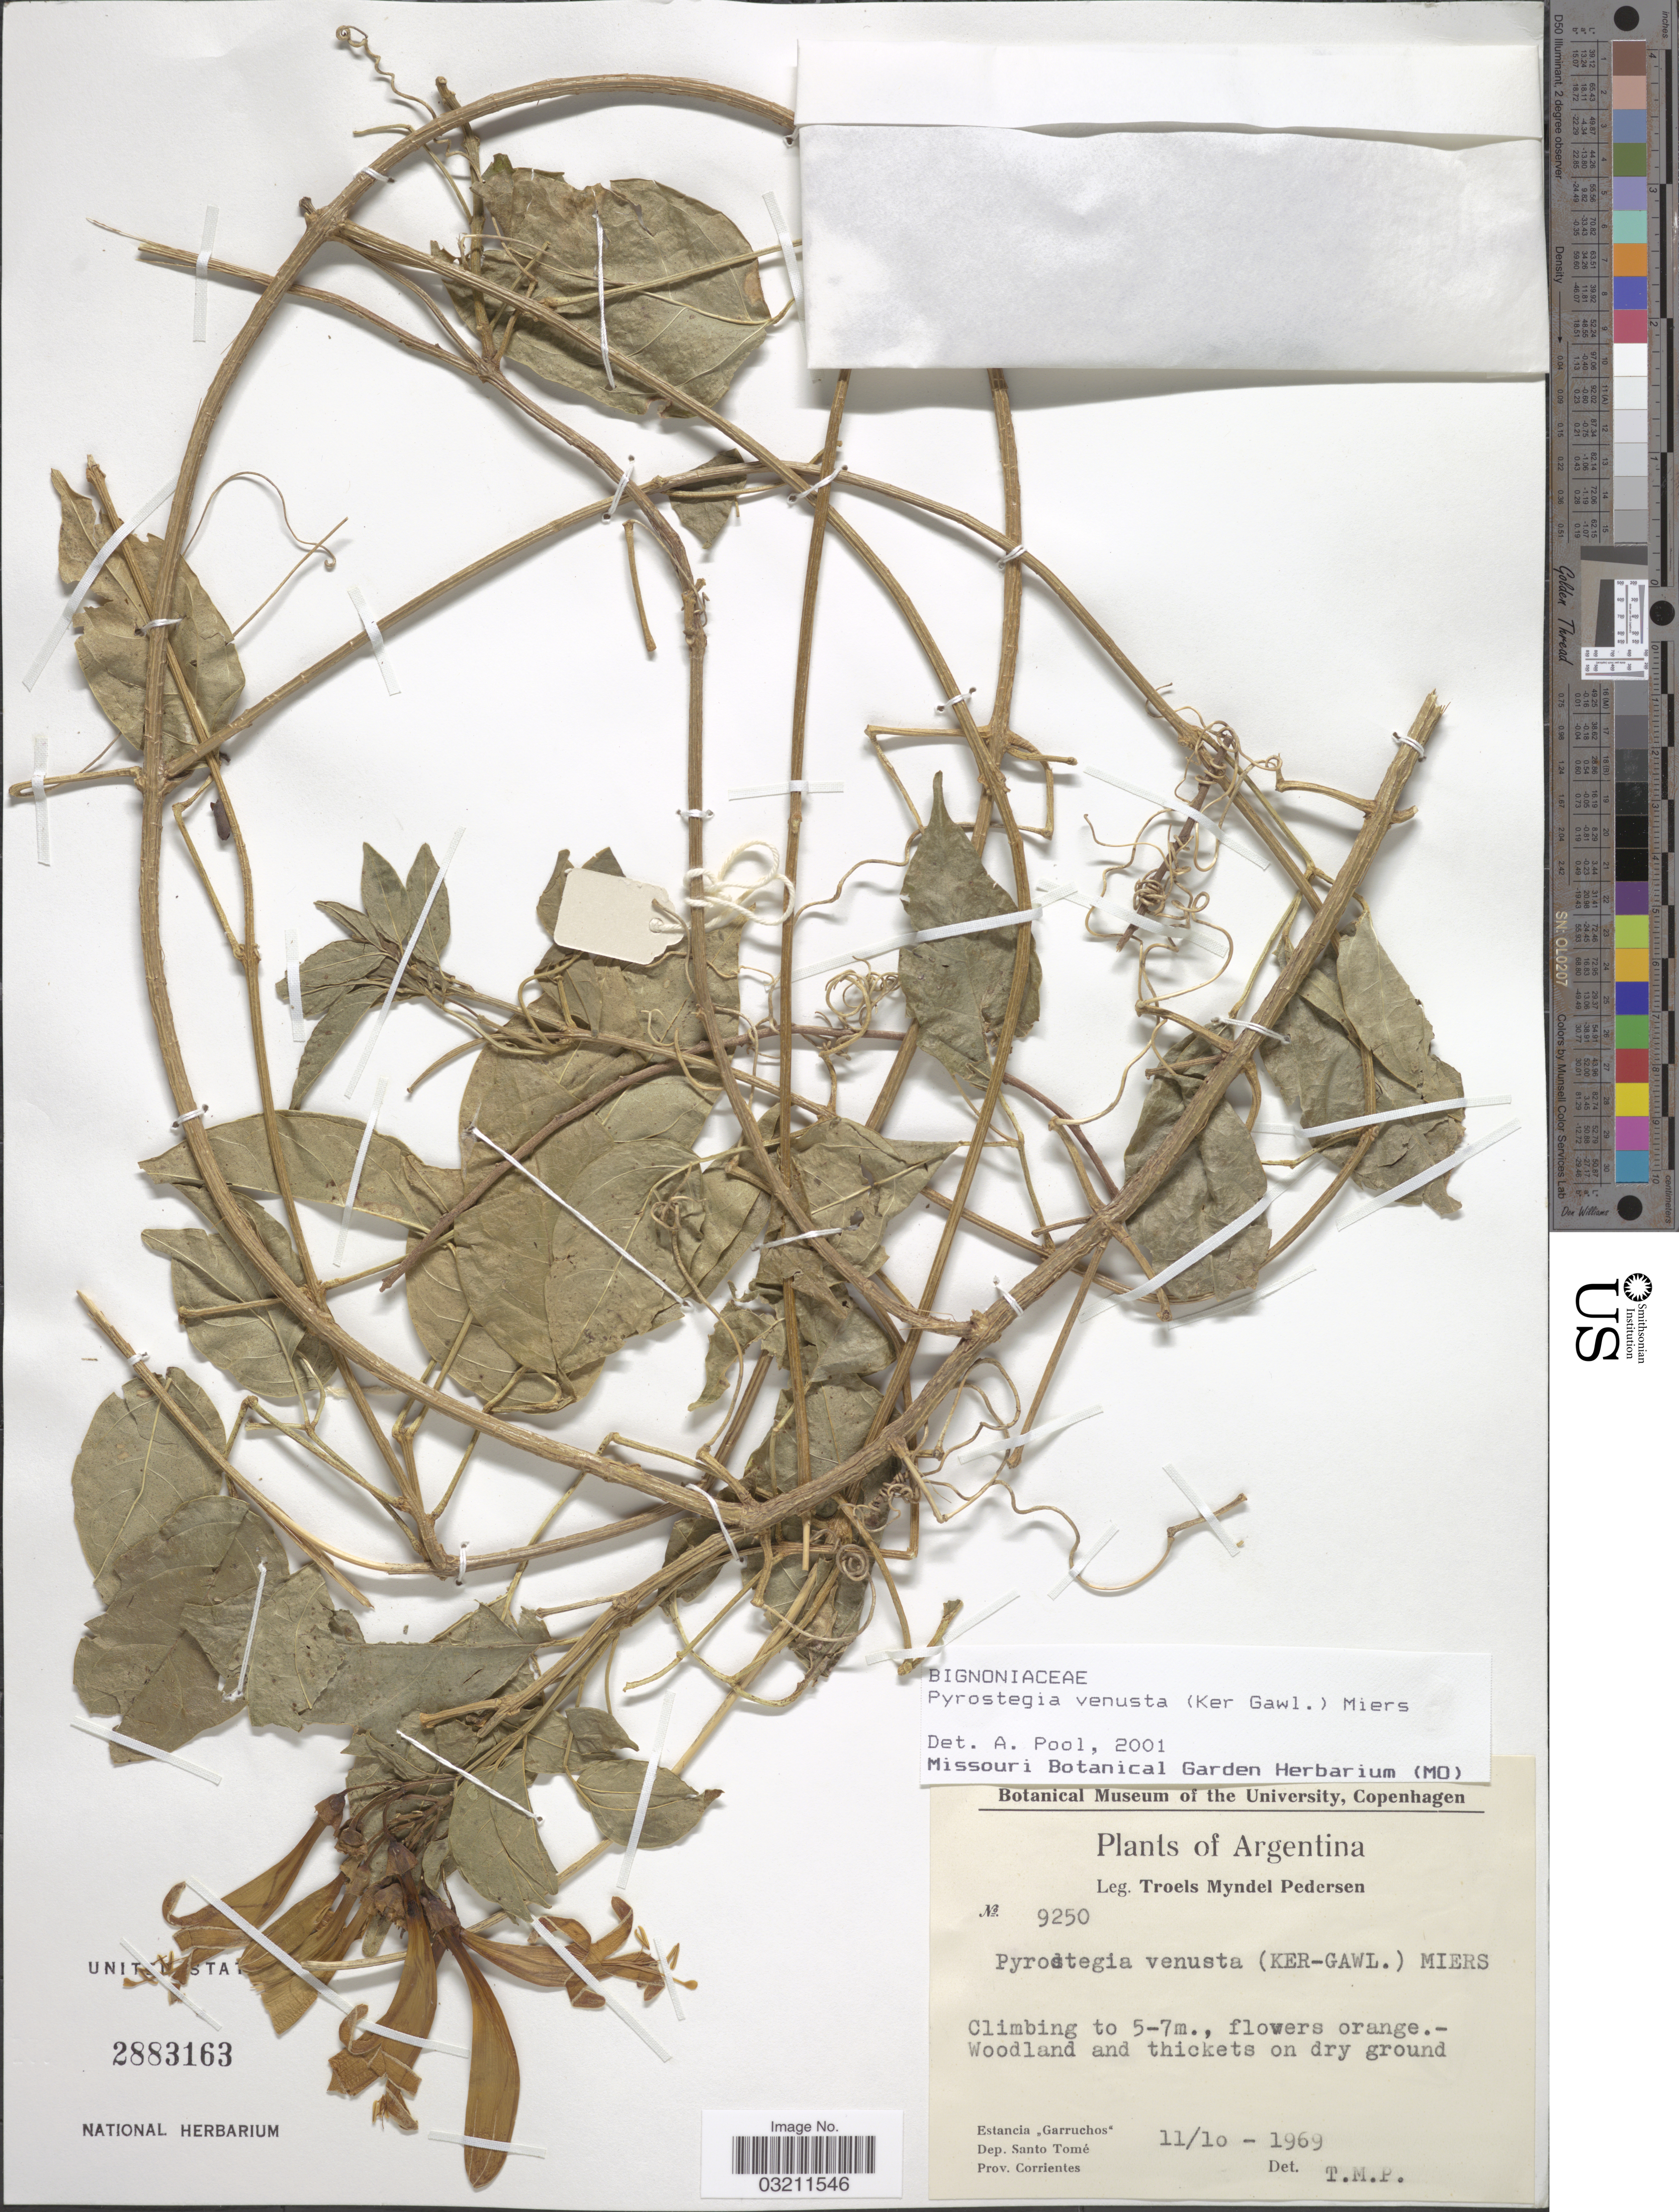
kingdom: Plantae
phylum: Tracheophyta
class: Magnoliopsida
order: Lamiales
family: Bignoniaceae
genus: Pyrostegia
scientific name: Pyrostegia venusta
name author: (Ker Gawl.) Miers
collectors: T. Pederson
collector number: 9250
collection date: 1969-10-11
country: Argentina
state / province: Corrientes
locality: Estancia "Garruchos" Dep. Santo Tomé.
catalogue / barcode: US 2883163